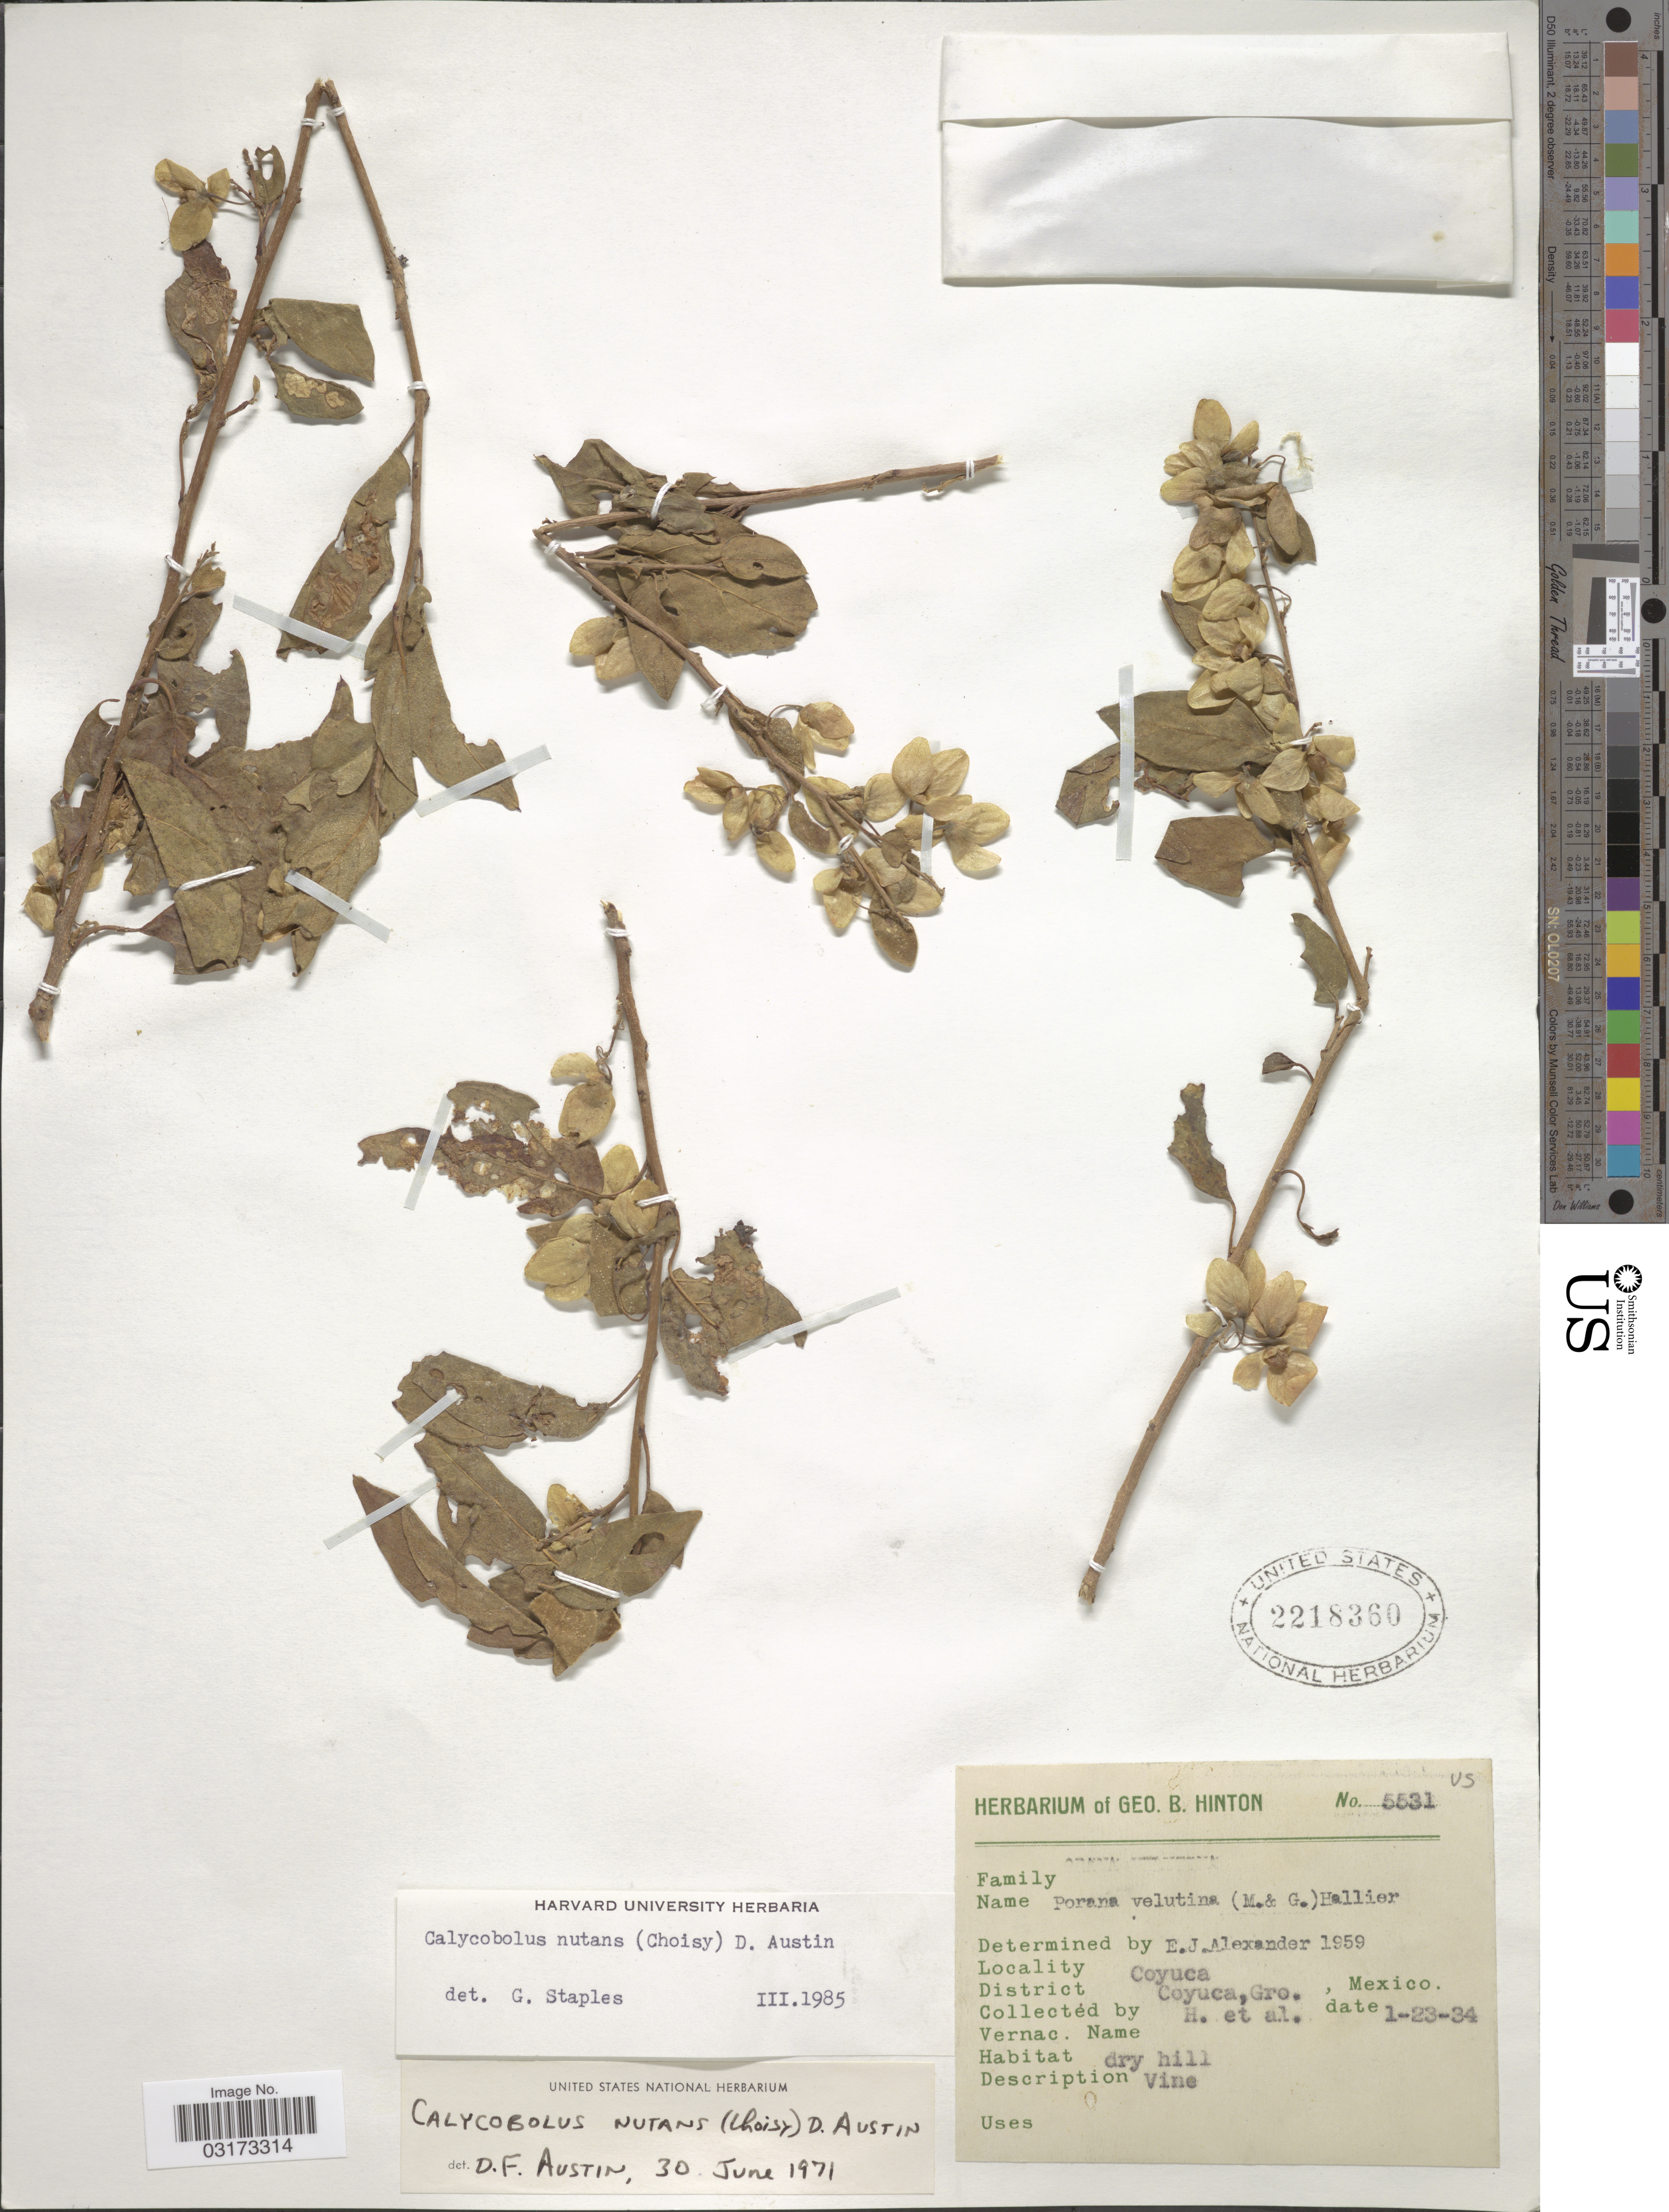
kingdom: Plantae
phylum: Tracheophyta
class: Magnoliopsida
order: Solanales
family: Convolvulaceae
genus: Calycobolus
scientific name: Calycobolus nutans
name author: (Moc. & Sessé ex Choisy) D.F. Austin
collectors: G. B. Hinton & et al.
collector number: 5531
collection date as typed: Transcribed d/m/y: 23/1/34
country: Mexico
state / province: Guerrero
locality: Coyuca. District Coyuca.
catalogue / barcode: US 2218360